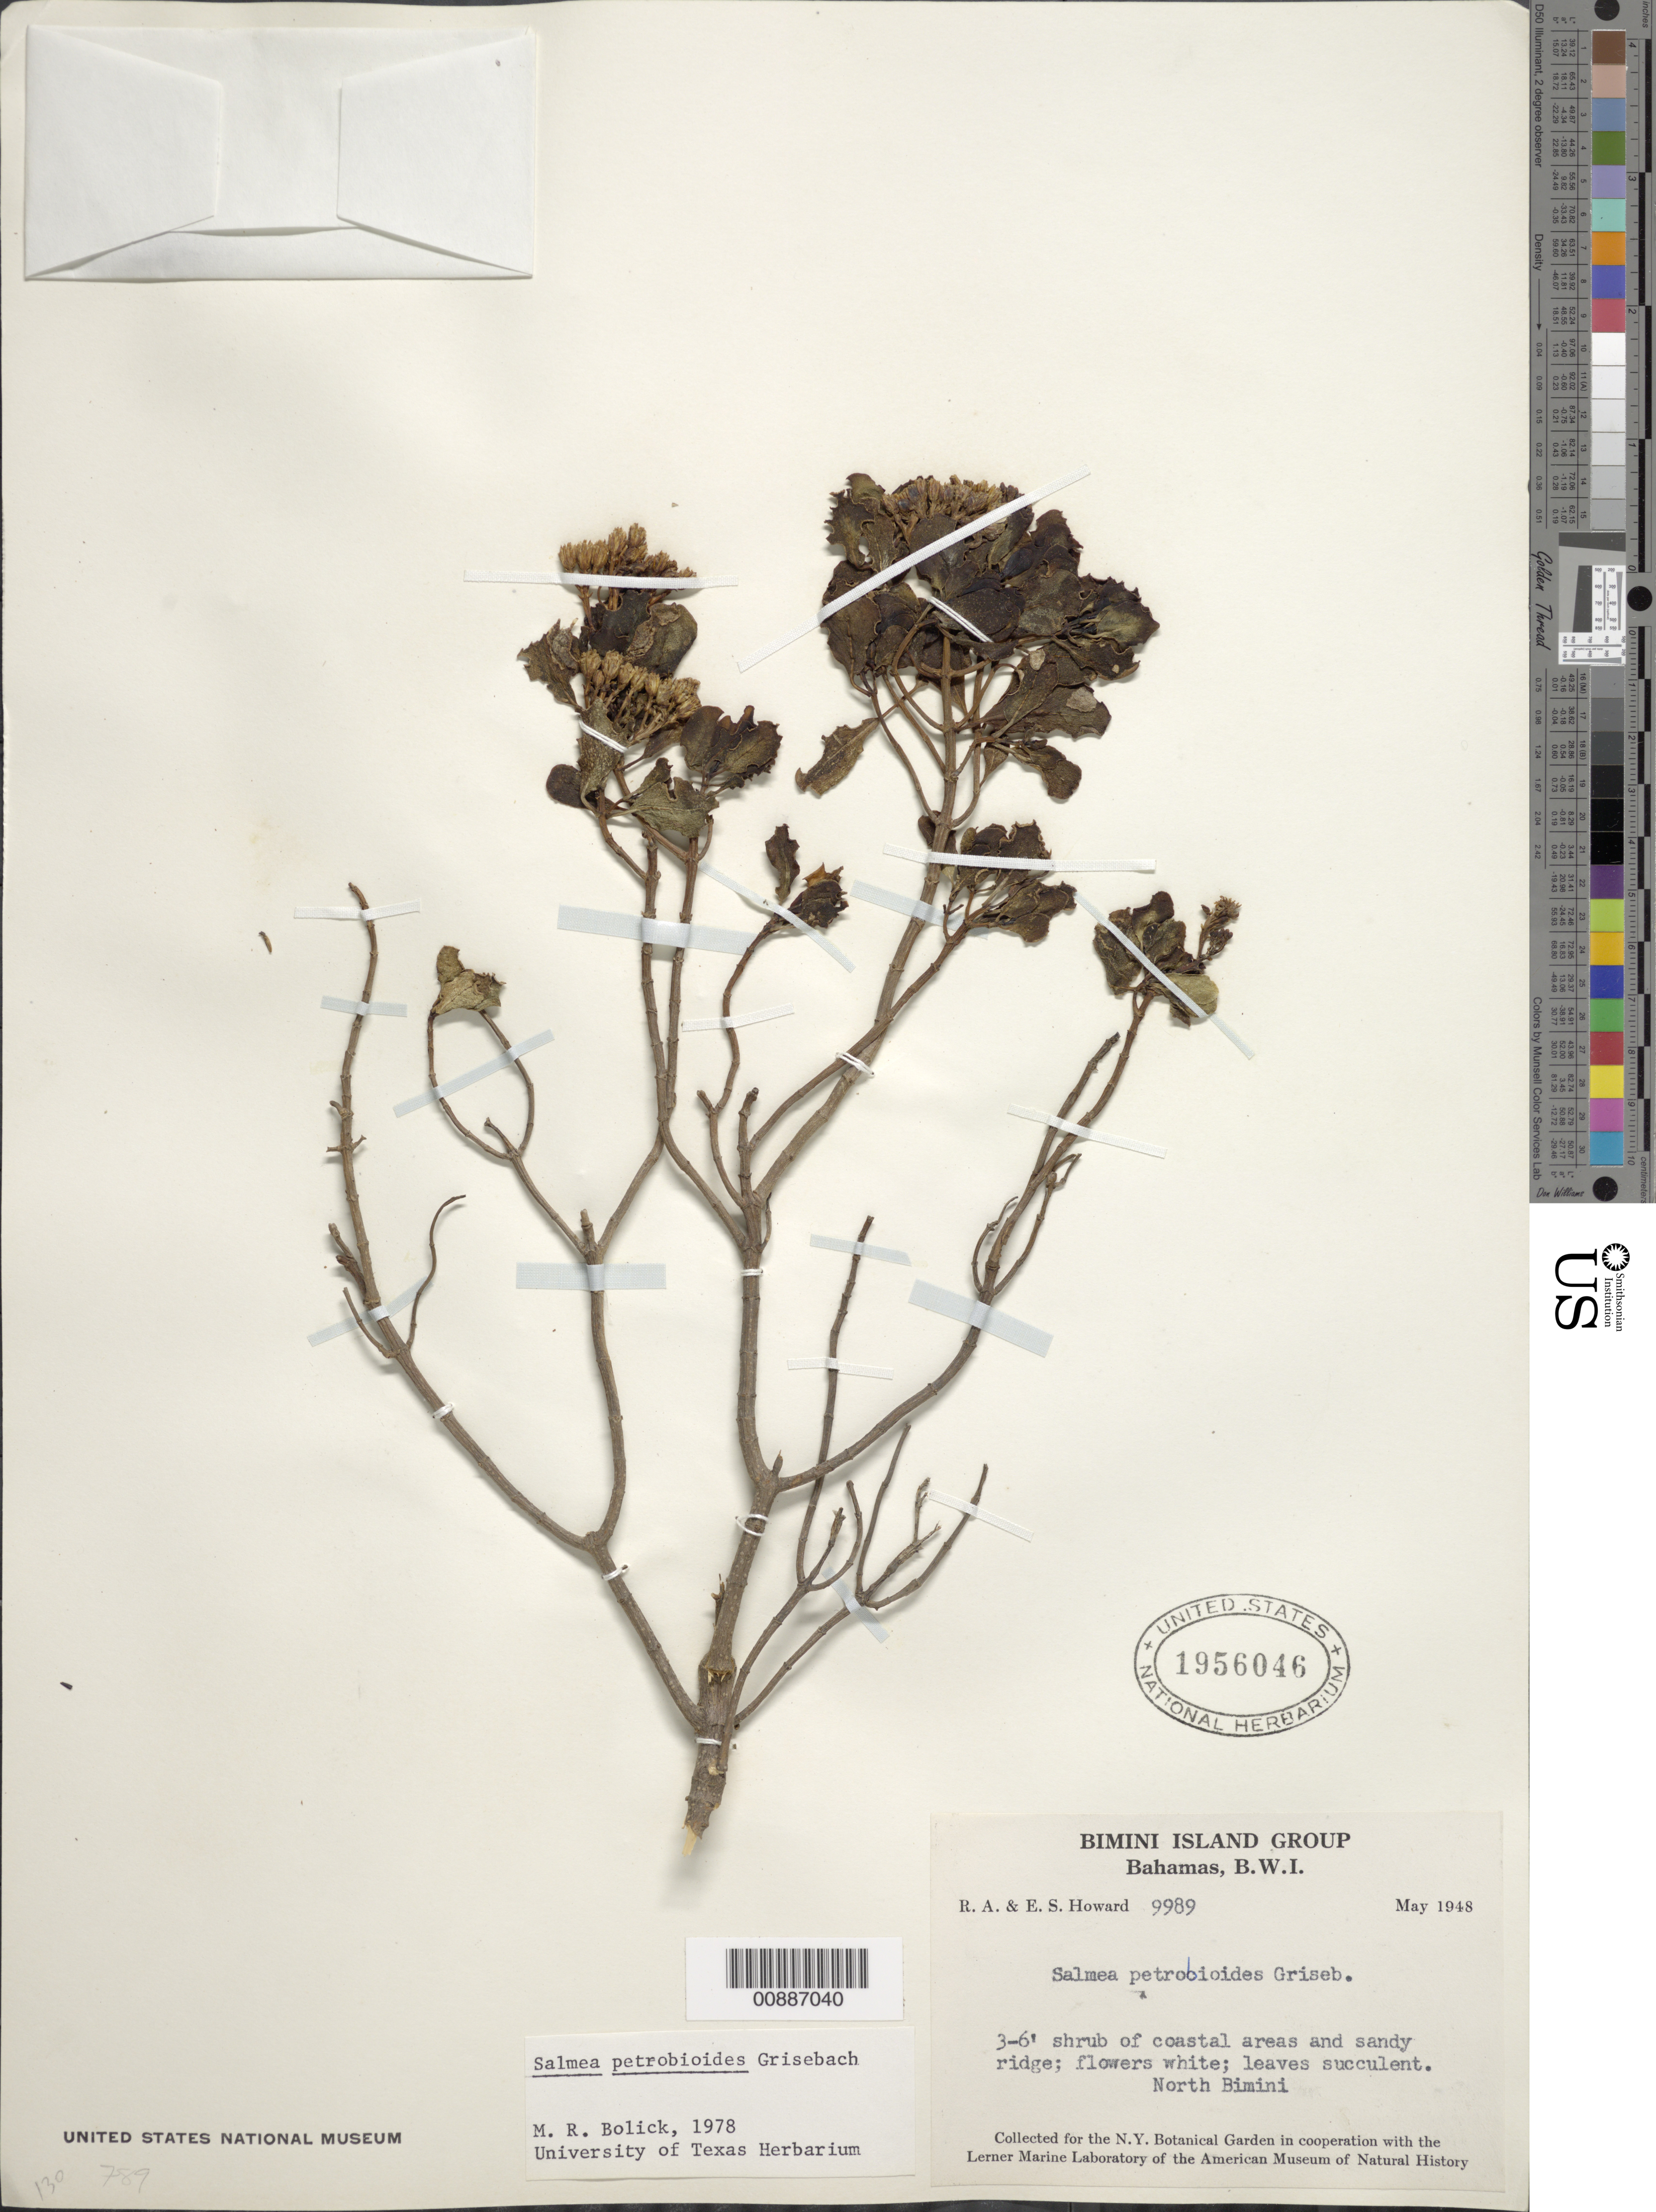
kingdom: Plantae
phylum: Tracheophyta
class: Magnoliopsida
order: Asterales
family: Asteraceae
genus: Salmea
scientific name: Salmea petrobioides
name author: Griseb.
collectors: R. A. Howard & E. S. Howard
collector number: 9989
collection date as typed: May 1948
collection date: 1948-05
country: Bahamas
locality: Bimini Island Group. North Bimini.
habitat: Coastal areas and sandy ridge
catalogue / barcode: US 1956046